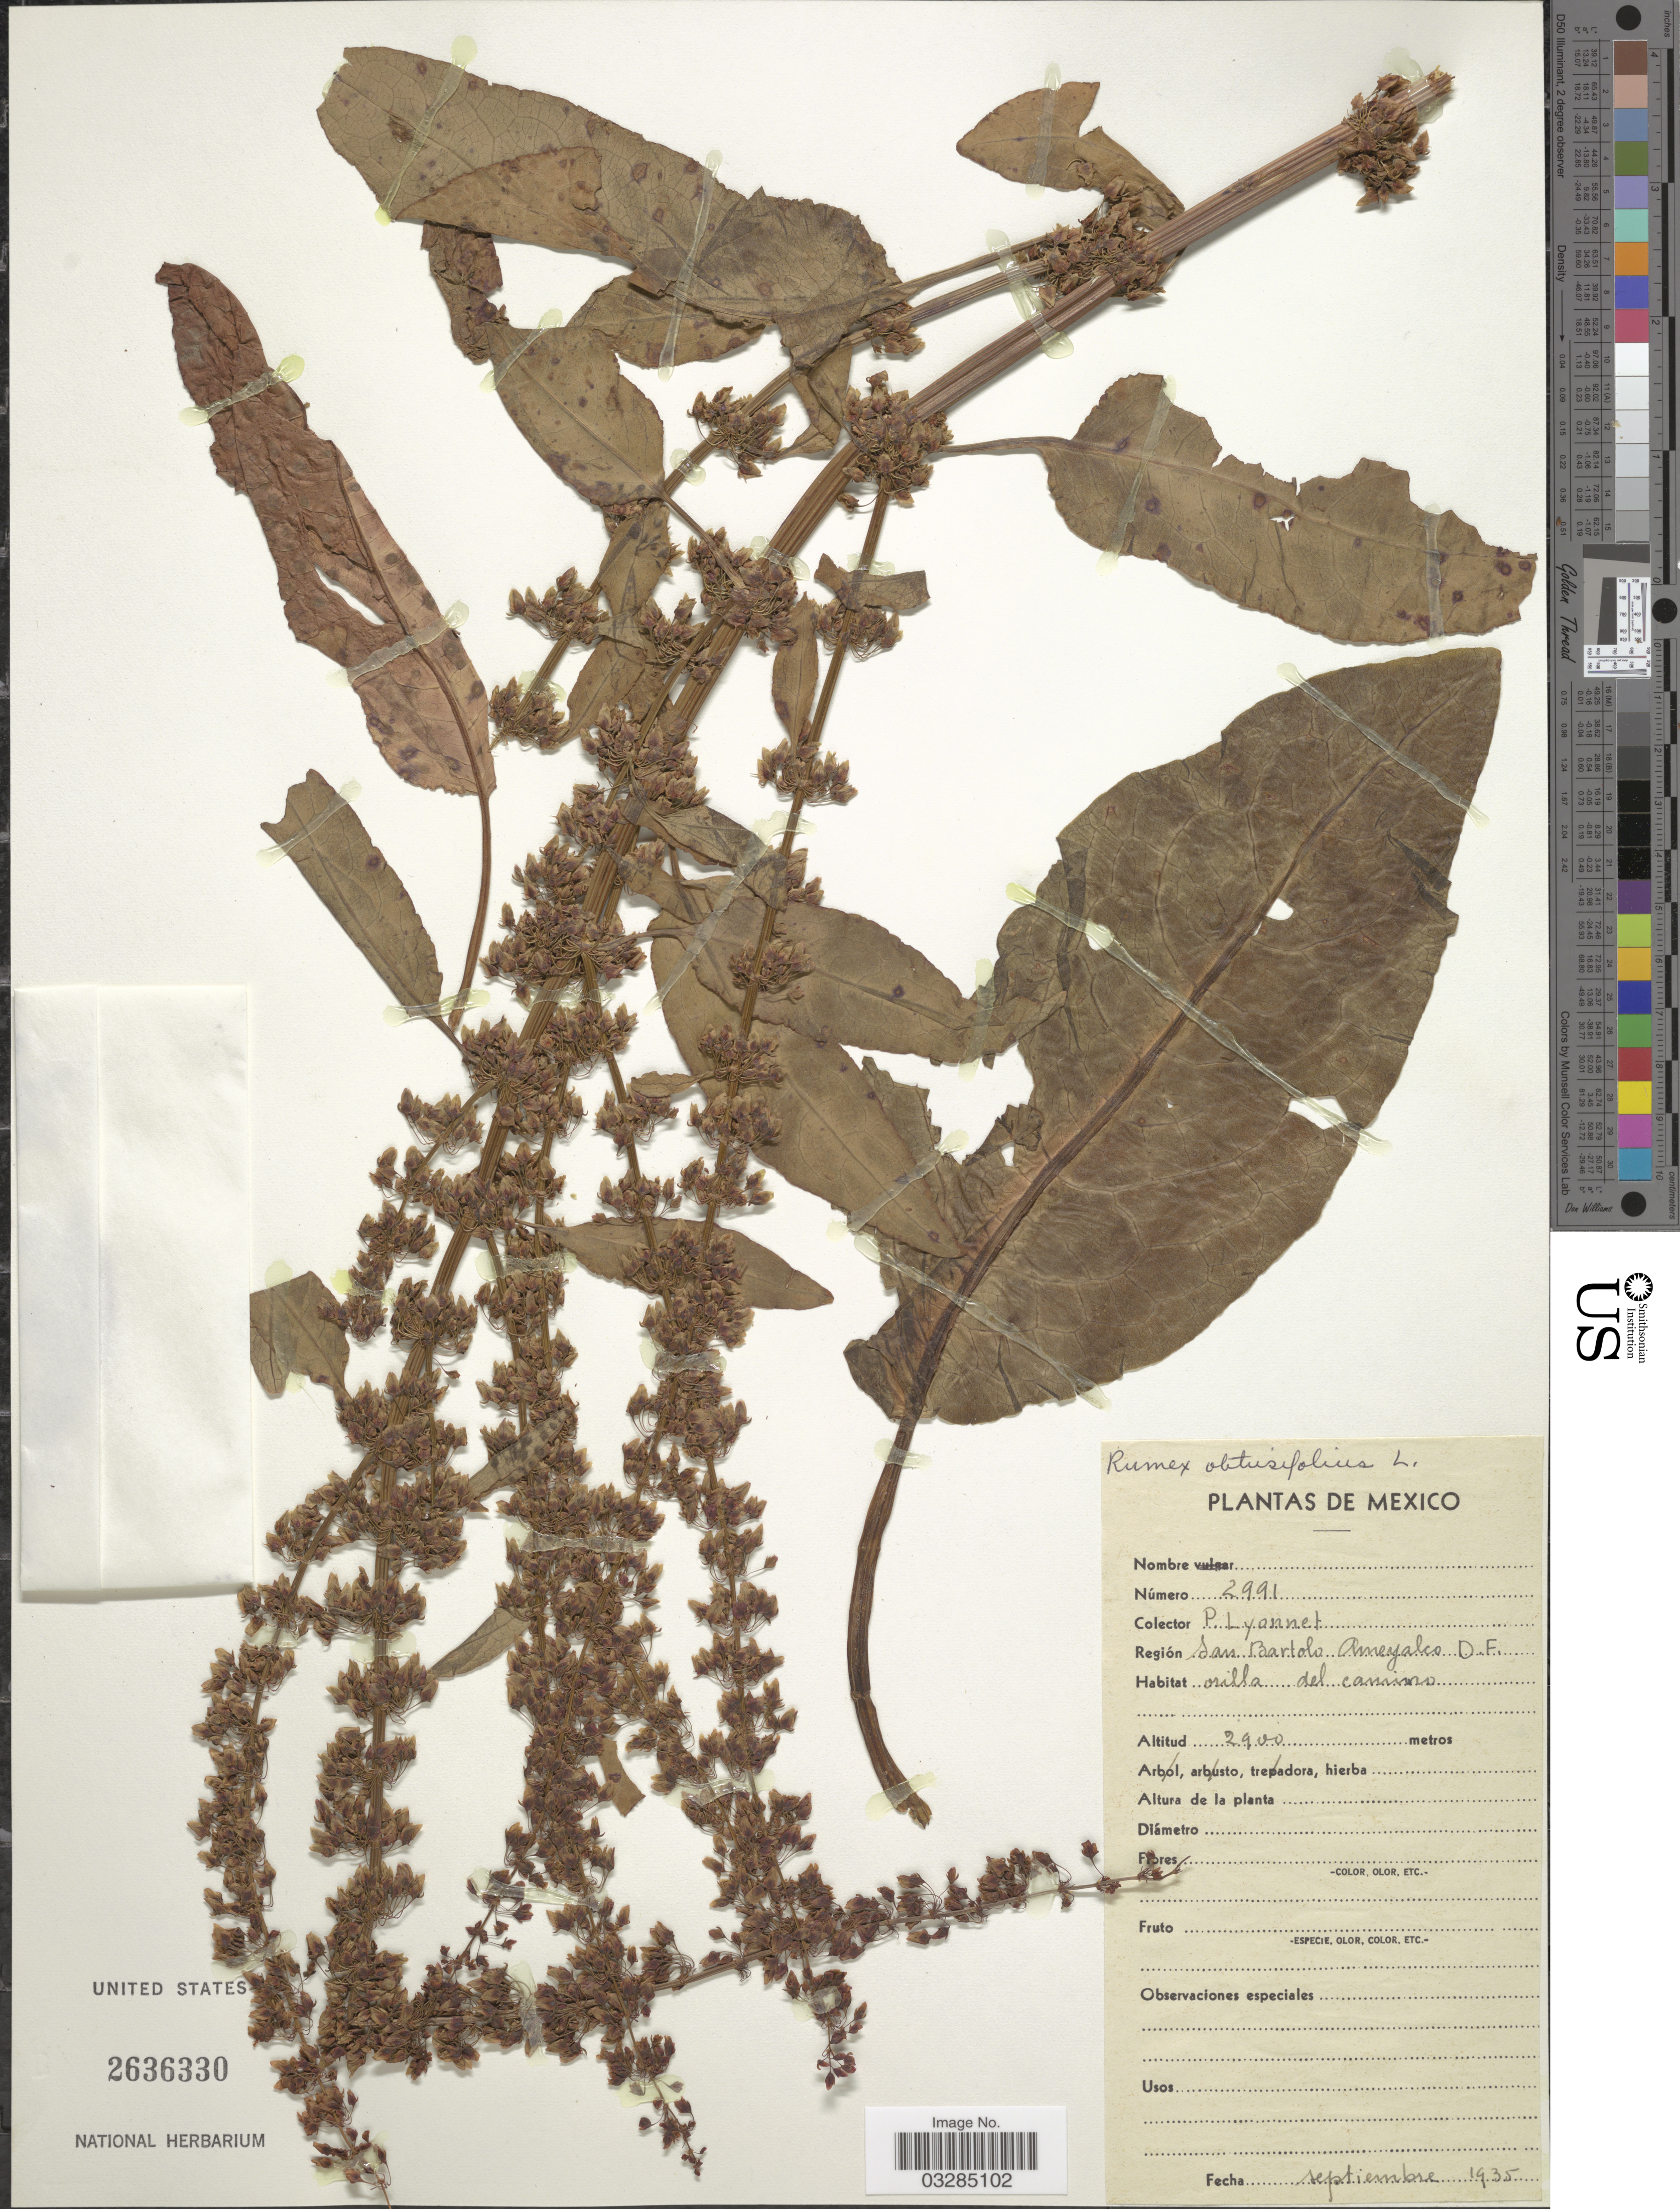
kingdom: Plantae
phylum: Tracheophyta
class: Magnoliopsida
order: Caryophyllales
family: Polygonaceae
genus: Rumex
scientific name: Rumex obtusifolius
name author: L.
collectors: P. Lyonnet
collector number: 2991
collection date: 1935-09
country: Mexico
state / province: Distrito Federal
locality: San Bartolo Ameyalco.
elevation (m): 2900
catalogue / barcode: US 2636330